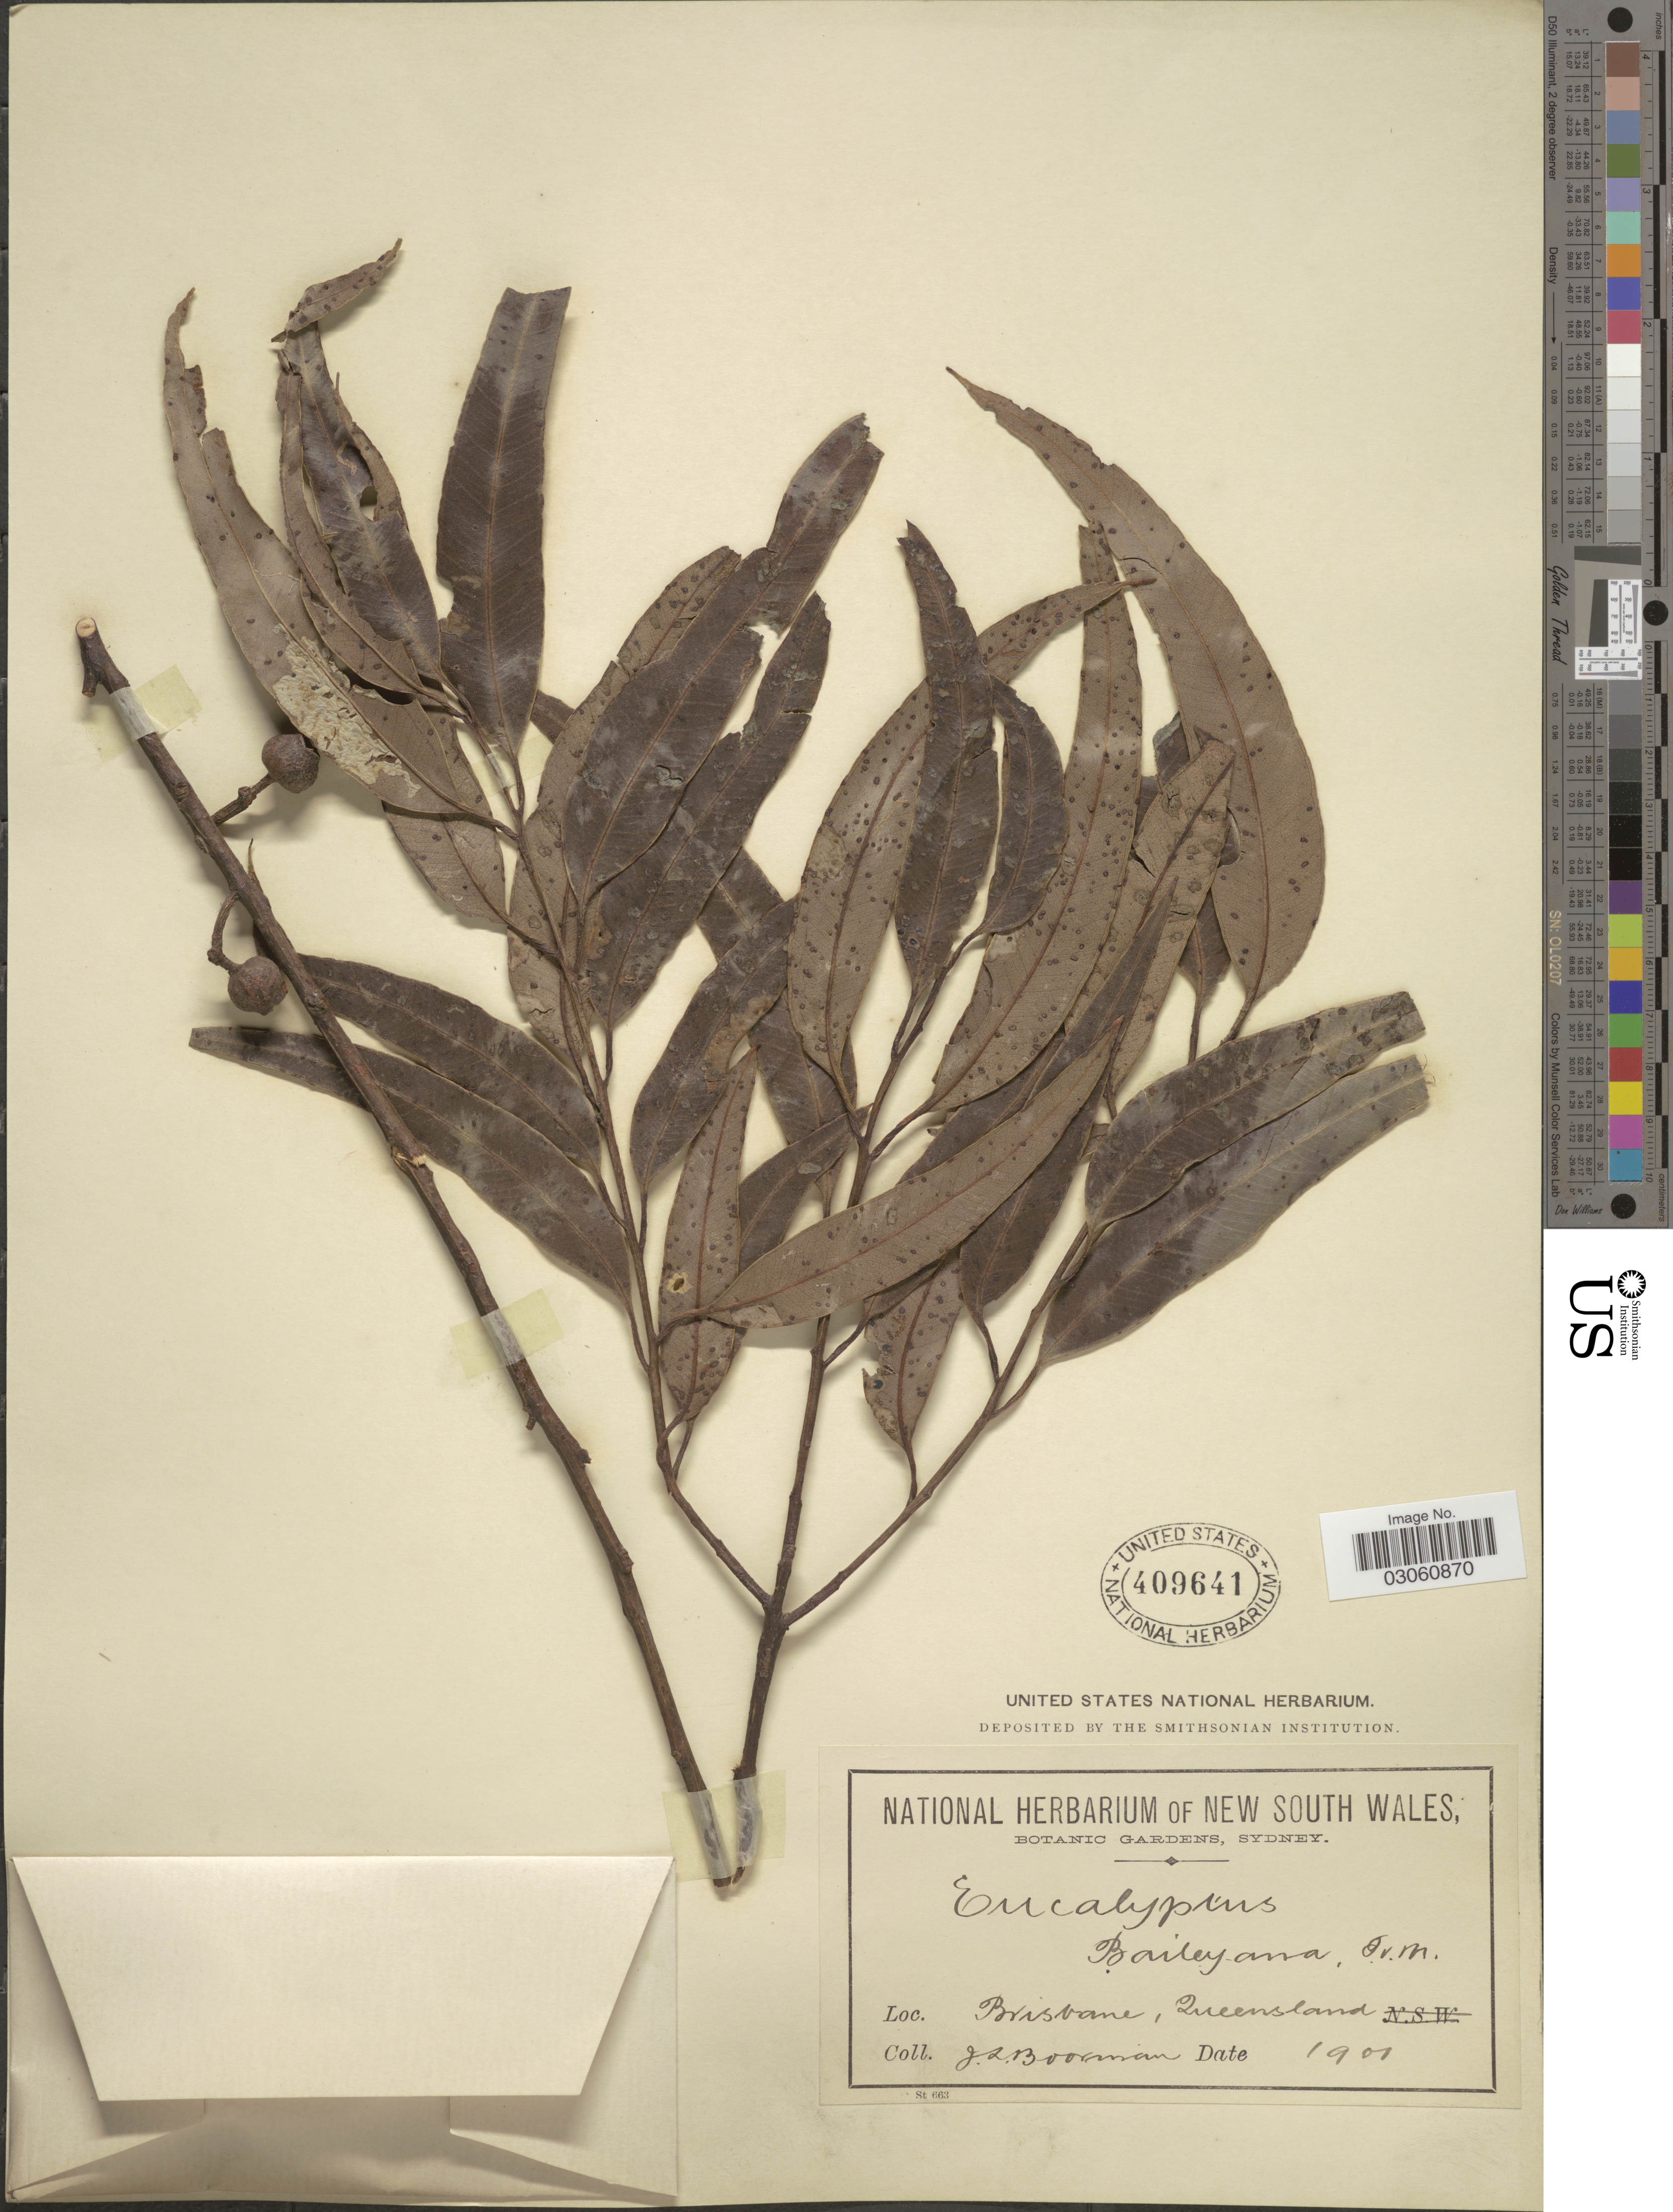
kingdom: Plantae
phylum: Tracheophyta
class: Magnoliopsida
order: Myrtales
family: Myrtaceae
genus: Eucalyptus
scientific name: Eucalyptus baileyana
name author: F. Muell.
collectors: J. Boorman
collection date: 1901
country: Australia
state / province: Queensland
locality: Brisbane, Queensland.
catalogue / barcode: US 409641